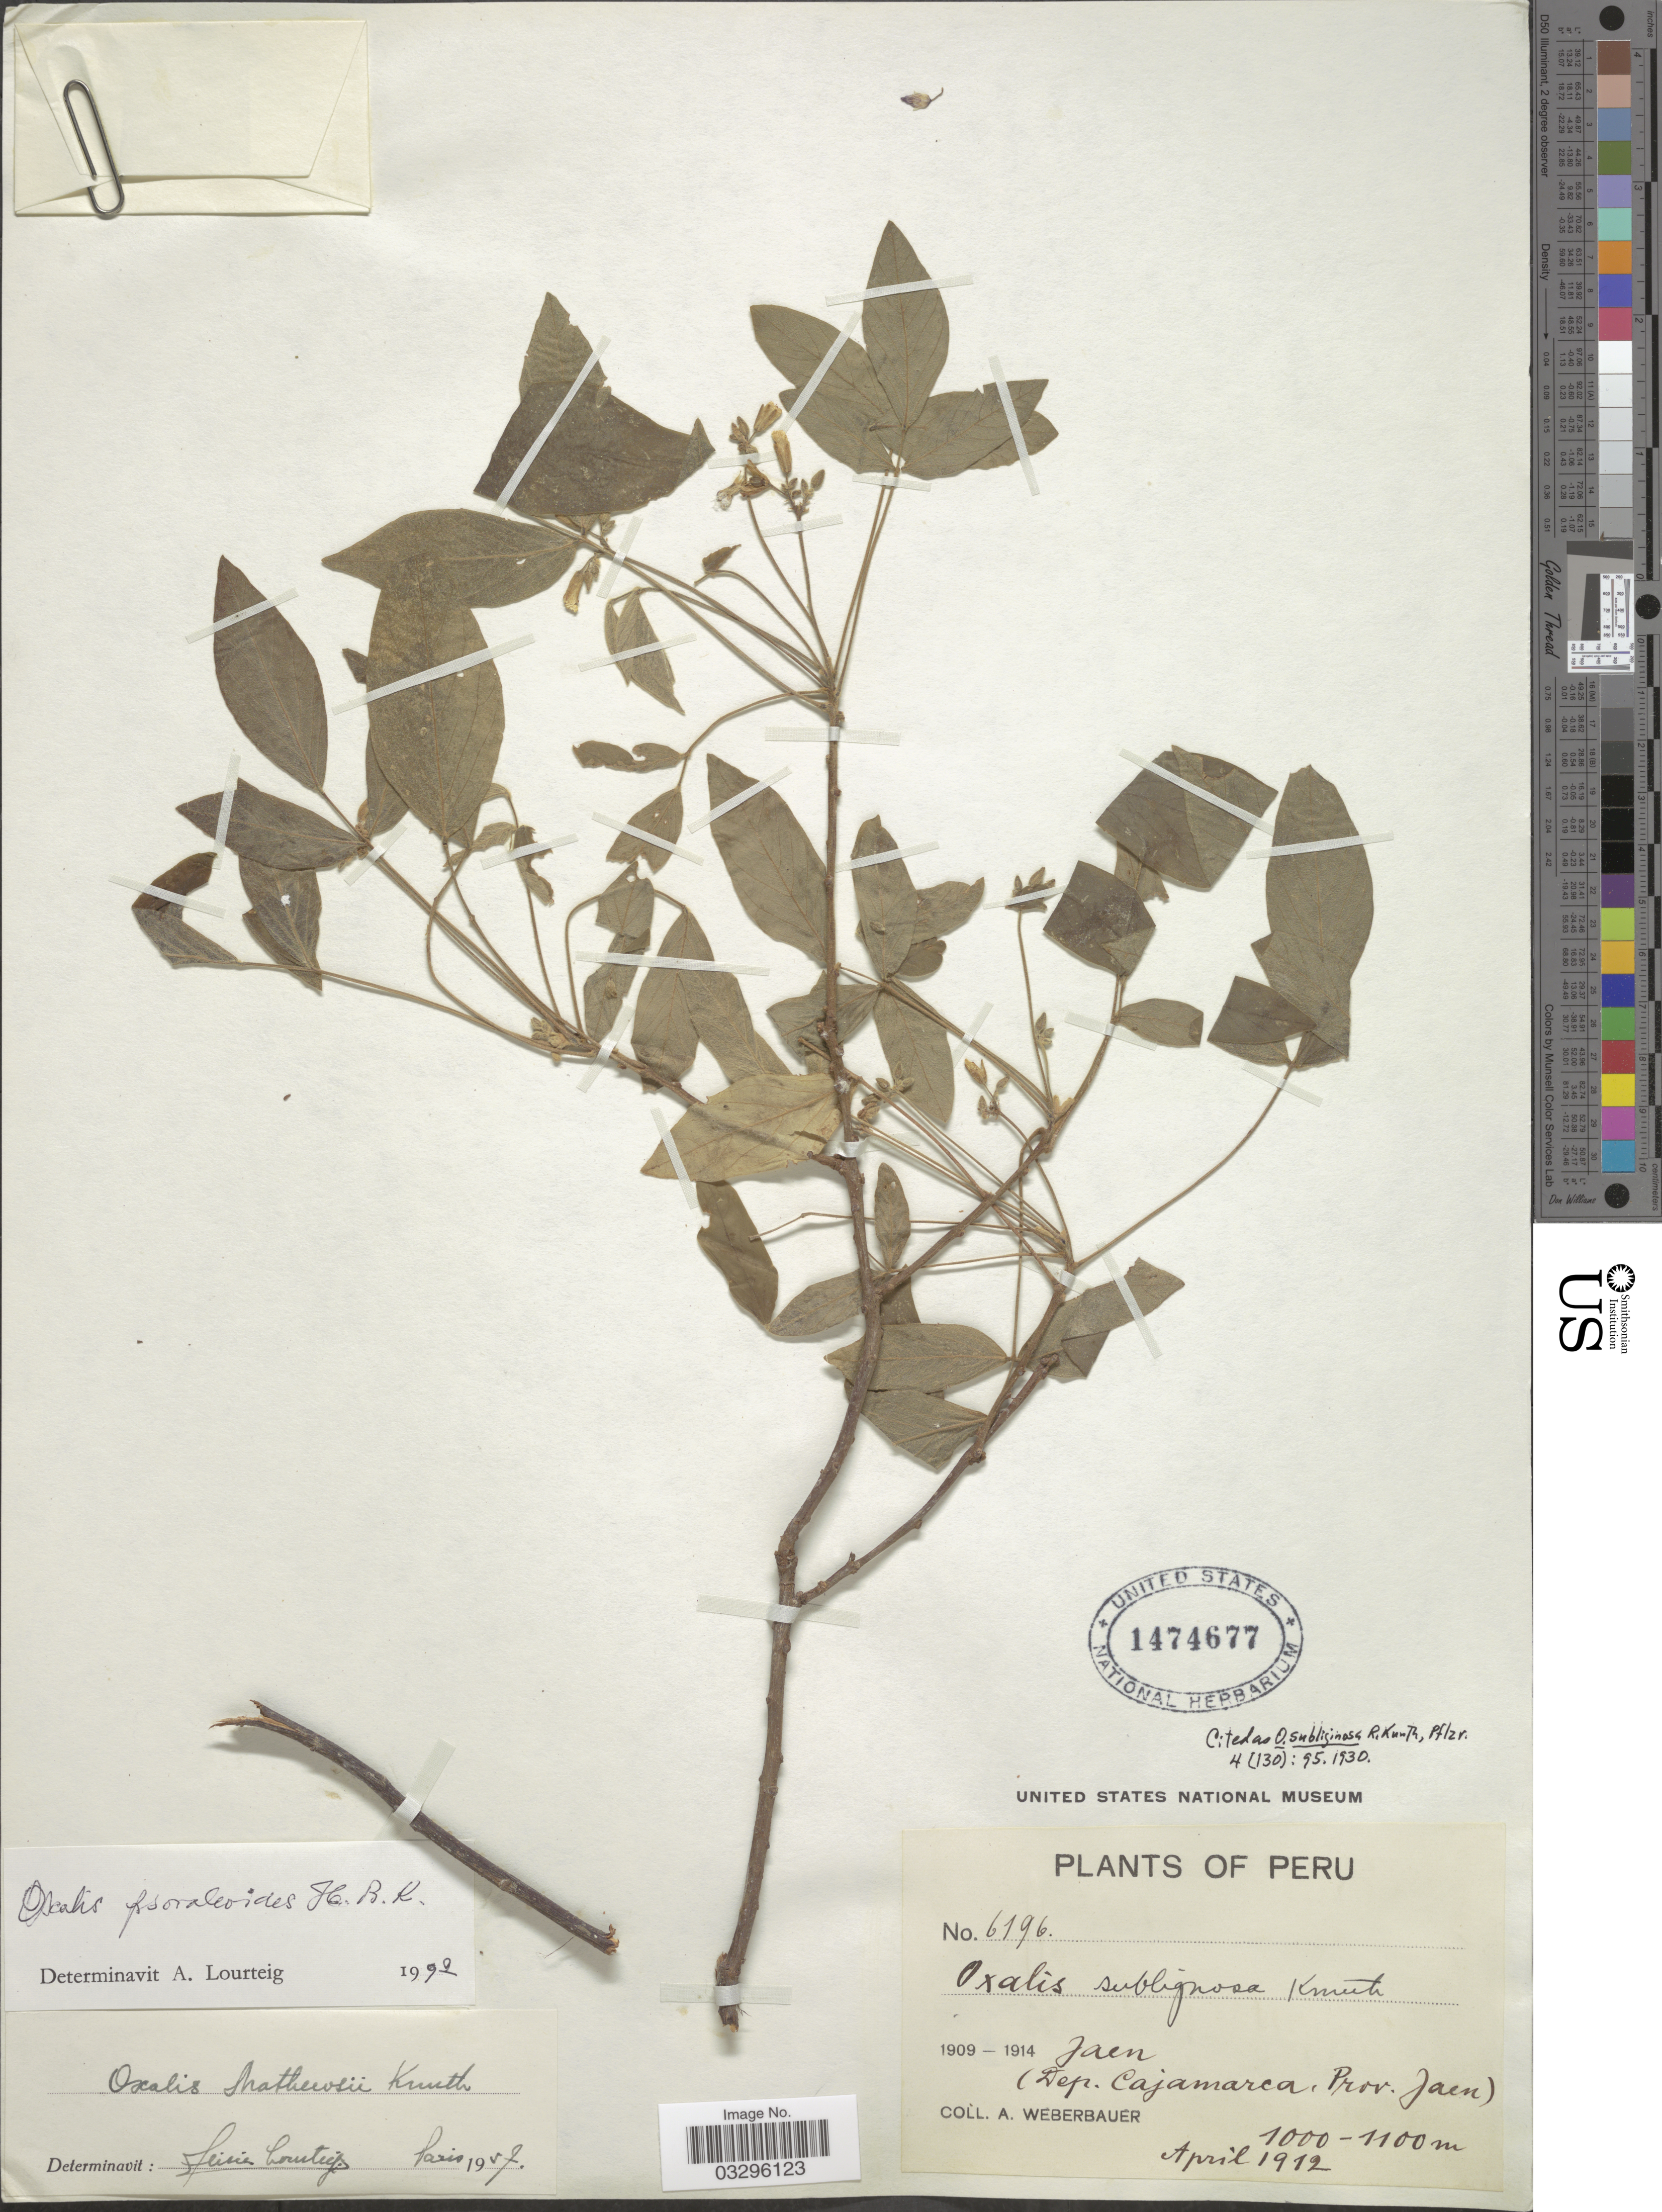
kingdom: Plantae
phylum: Tracheophyta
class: Magnoliopsida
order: Oxalidales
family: Oxalidaceae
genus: Oxalis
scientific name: Oxalis psoraloides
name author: Kunth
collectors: A. Weberbauer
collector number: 6196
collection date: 1912-04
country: Peru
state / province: Cajamarca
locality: Jaen. (Dep. Cajamarca, Prov. Jaen).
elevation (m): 1000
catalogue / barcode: US 1474677